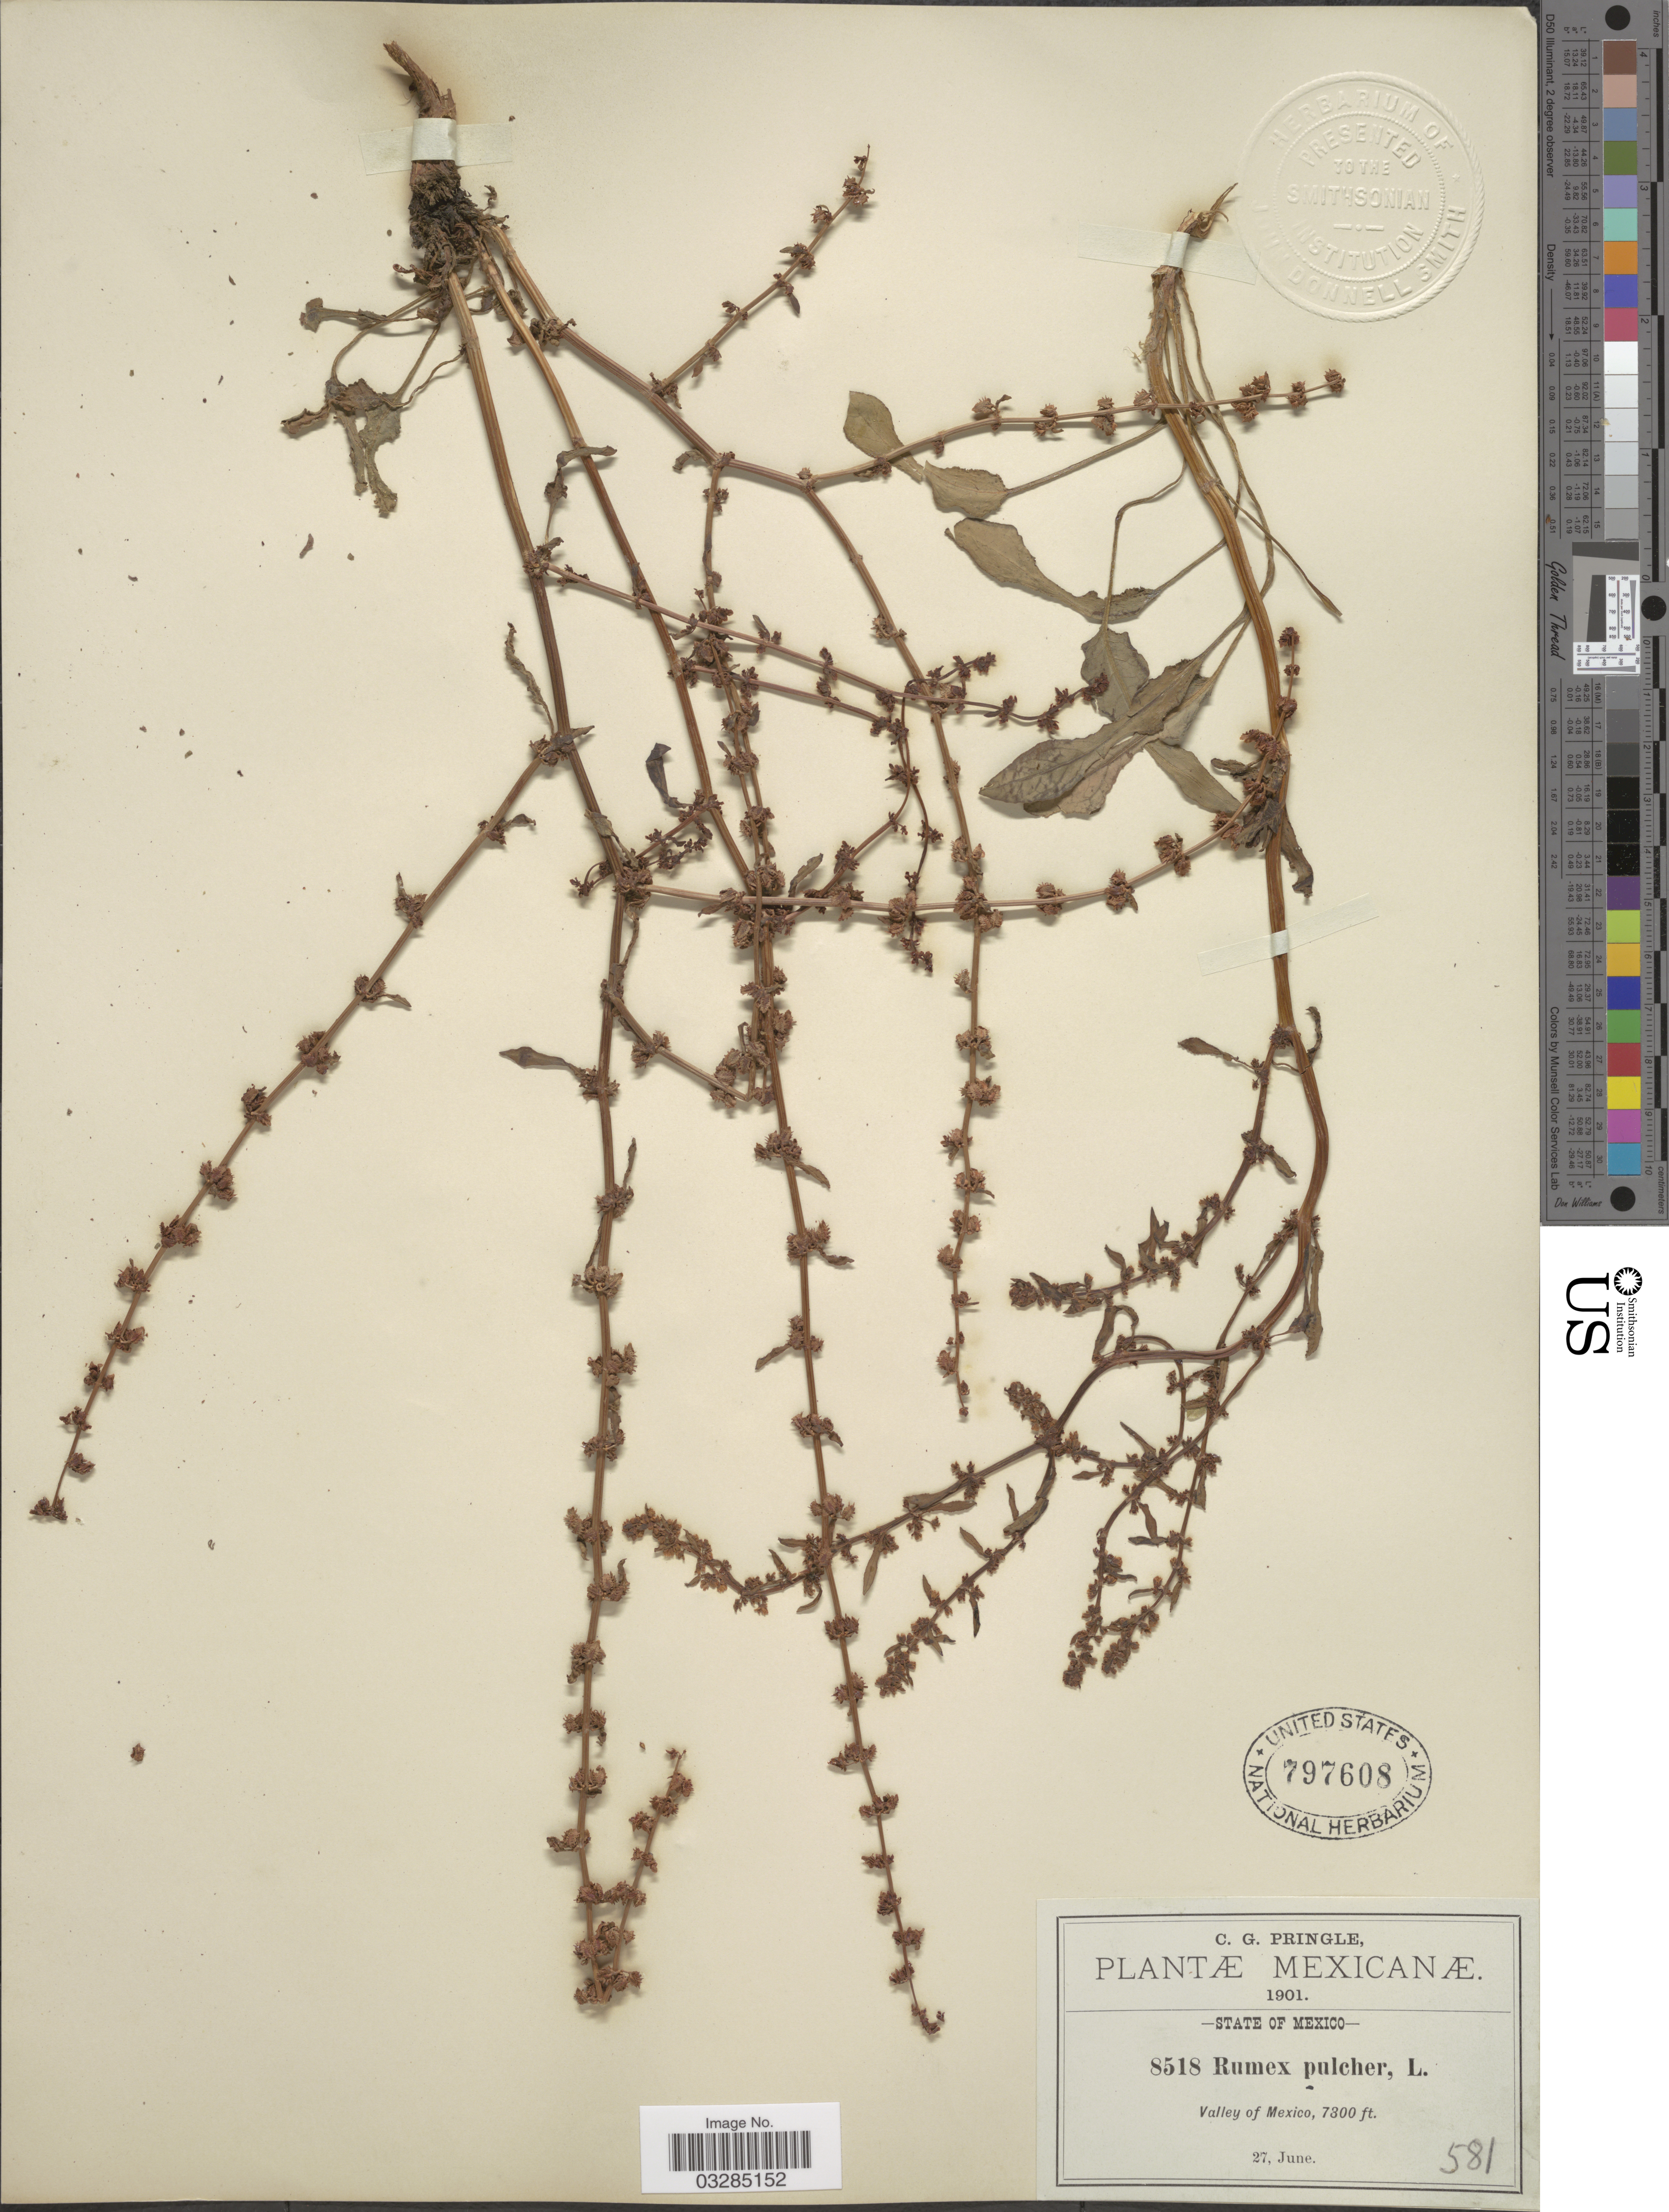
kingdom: Plantae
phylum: Tracheophyta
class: Magnoliopsida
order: Caryophyllales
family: Polygonaceae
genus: Rumex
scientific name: Rumex pulcher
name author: L.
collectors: C. G. Pringle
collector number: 8518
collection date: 1901-06-27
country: Mexico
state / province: México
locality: Valley of Mexico.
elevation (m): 2225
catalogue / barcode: US 797608